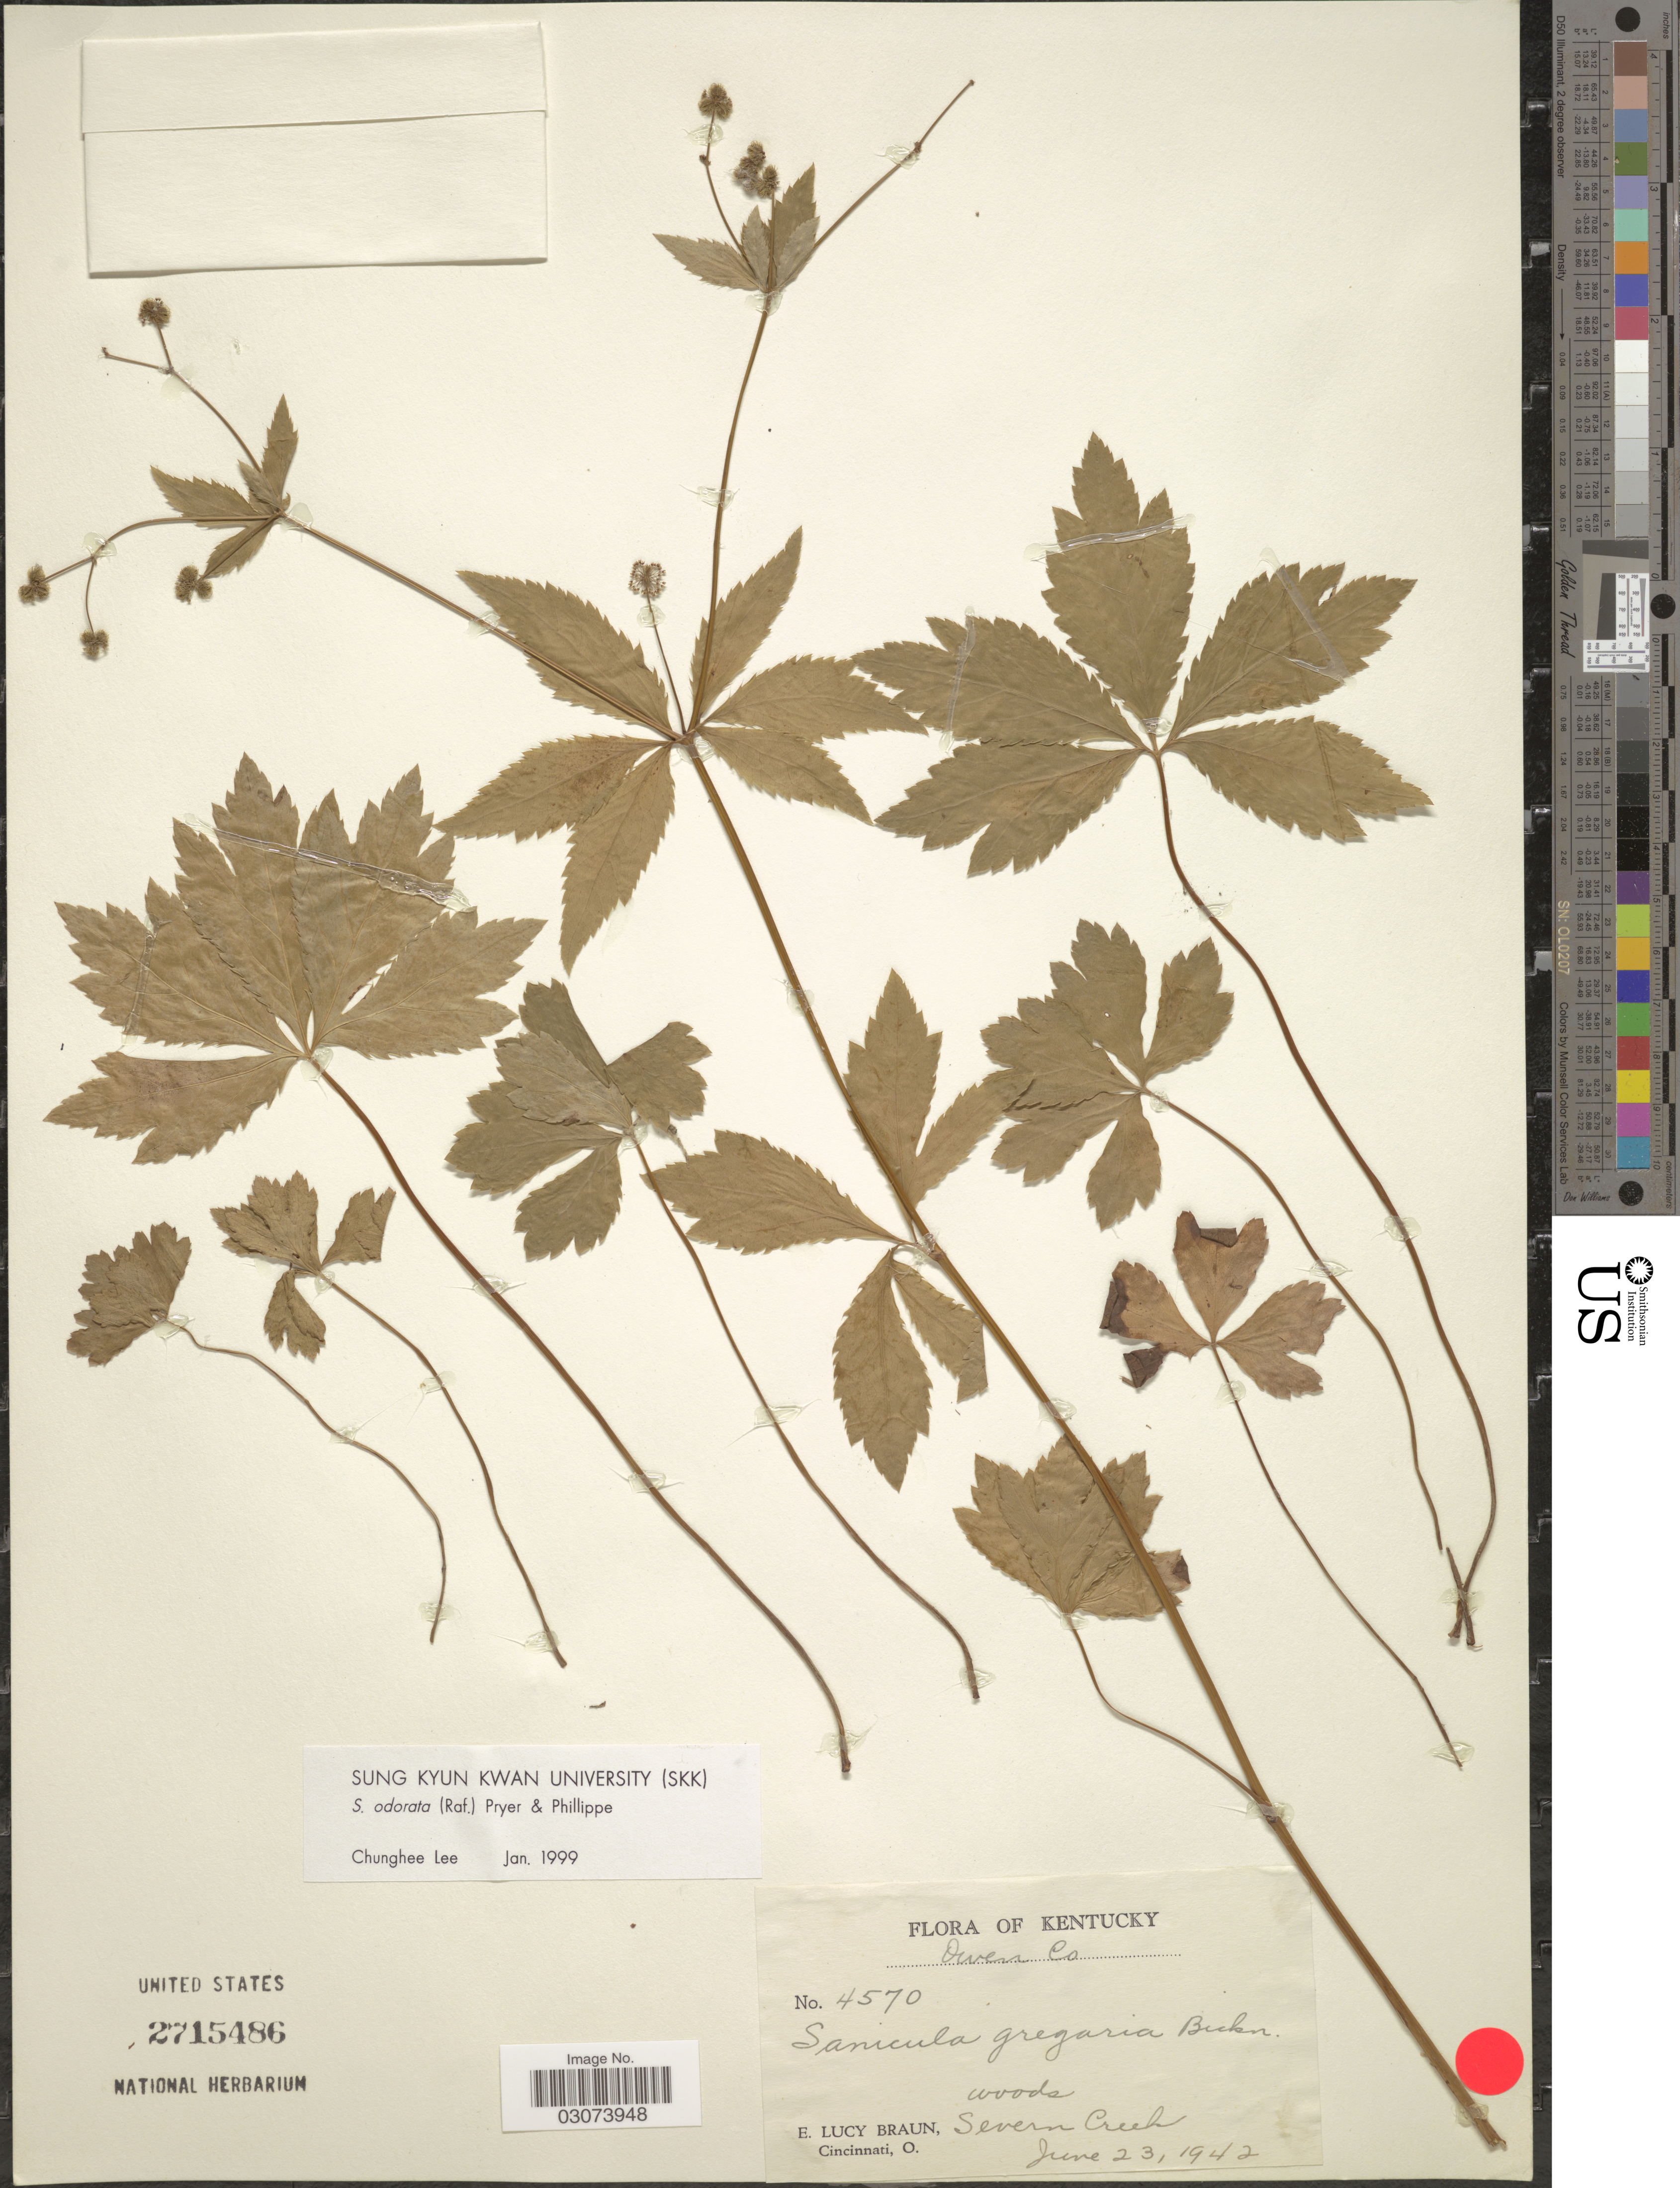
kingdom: Plantae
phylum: Tracheophyta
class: Magnoliopsida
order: Apiales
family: Apiaceae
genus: Sanicula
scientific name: Sanicula odorata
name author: (Raf.) Pryer & Phillippe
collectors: E. L. Braun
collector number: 4570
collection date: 1942-06-23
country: United States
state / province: Kentucky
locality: Owen Co. Severn Creek.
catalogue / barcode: US 2715486